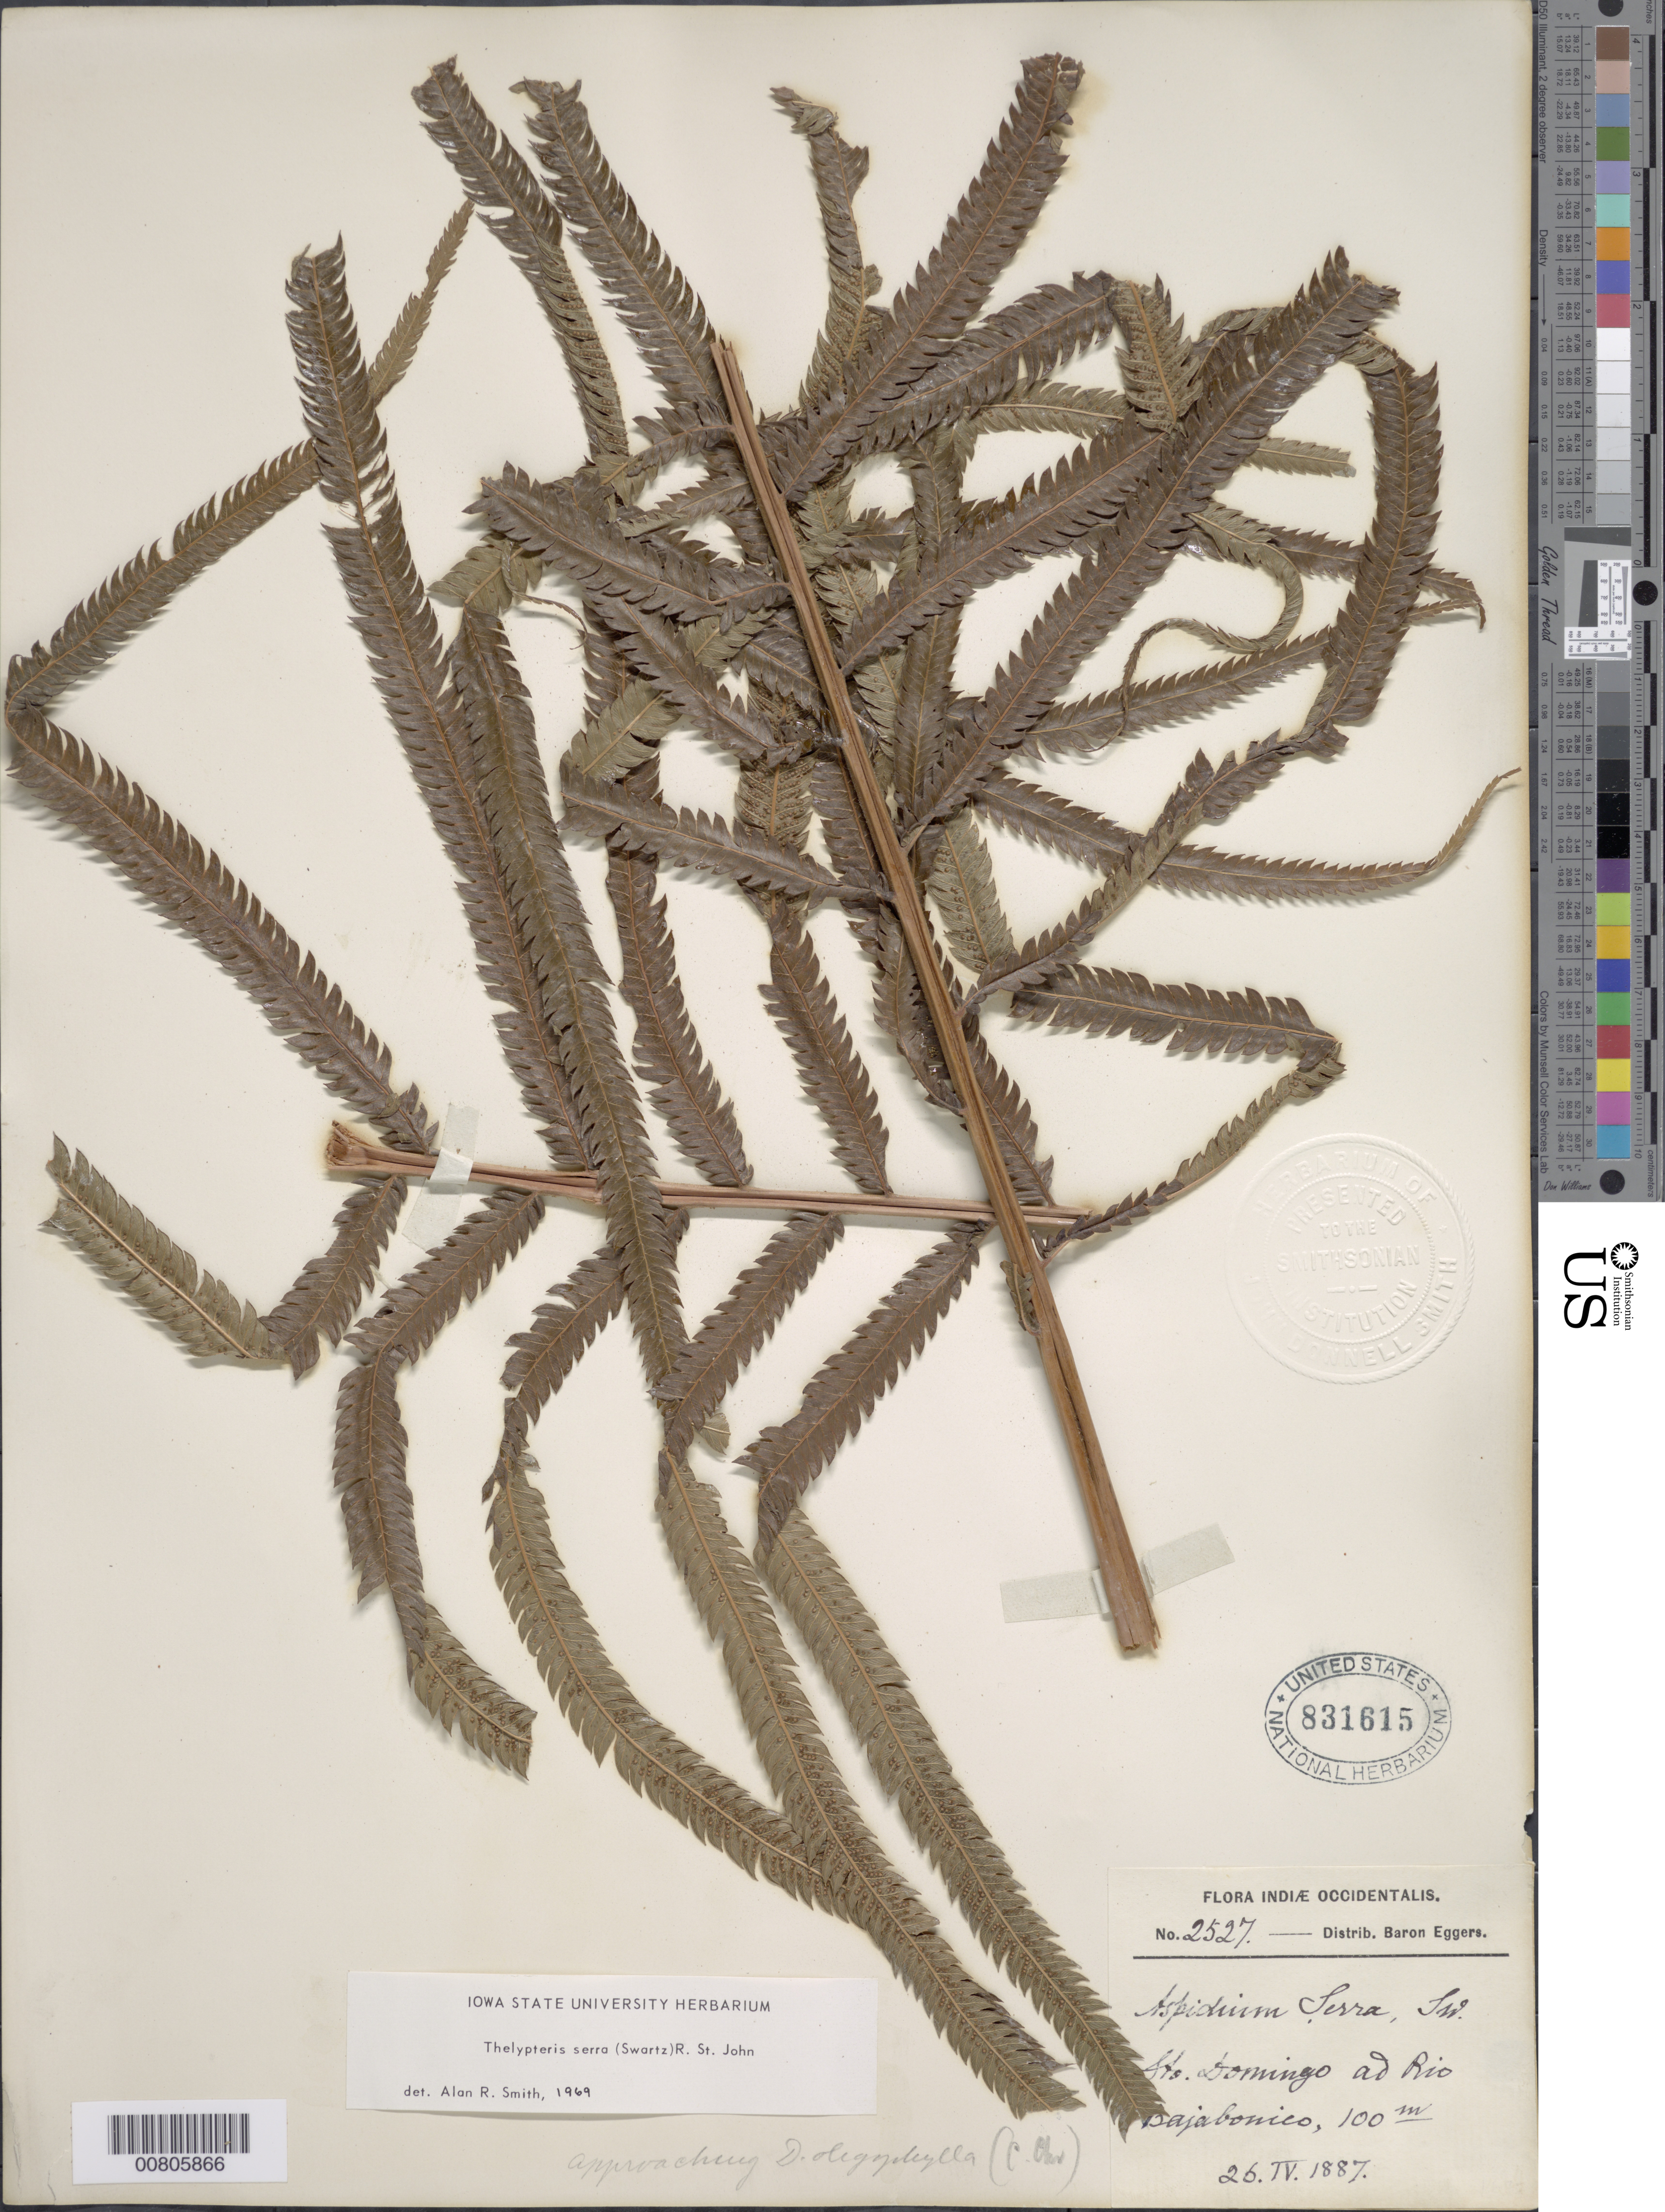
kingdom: Plantae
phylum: Tracheophyta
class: Polypodiopsida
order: Polypodiales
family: Thelypteridaceae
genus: Christella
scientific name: Christella serra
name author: (Sw.) Holttum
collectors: H. F. A. von Eggers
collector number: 2527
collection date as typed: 26 Apr 1887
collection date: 1887-04-26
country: Dominican Republic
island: Hispaniola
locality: Río Bajabonico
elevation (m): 100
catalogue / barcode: US 831615